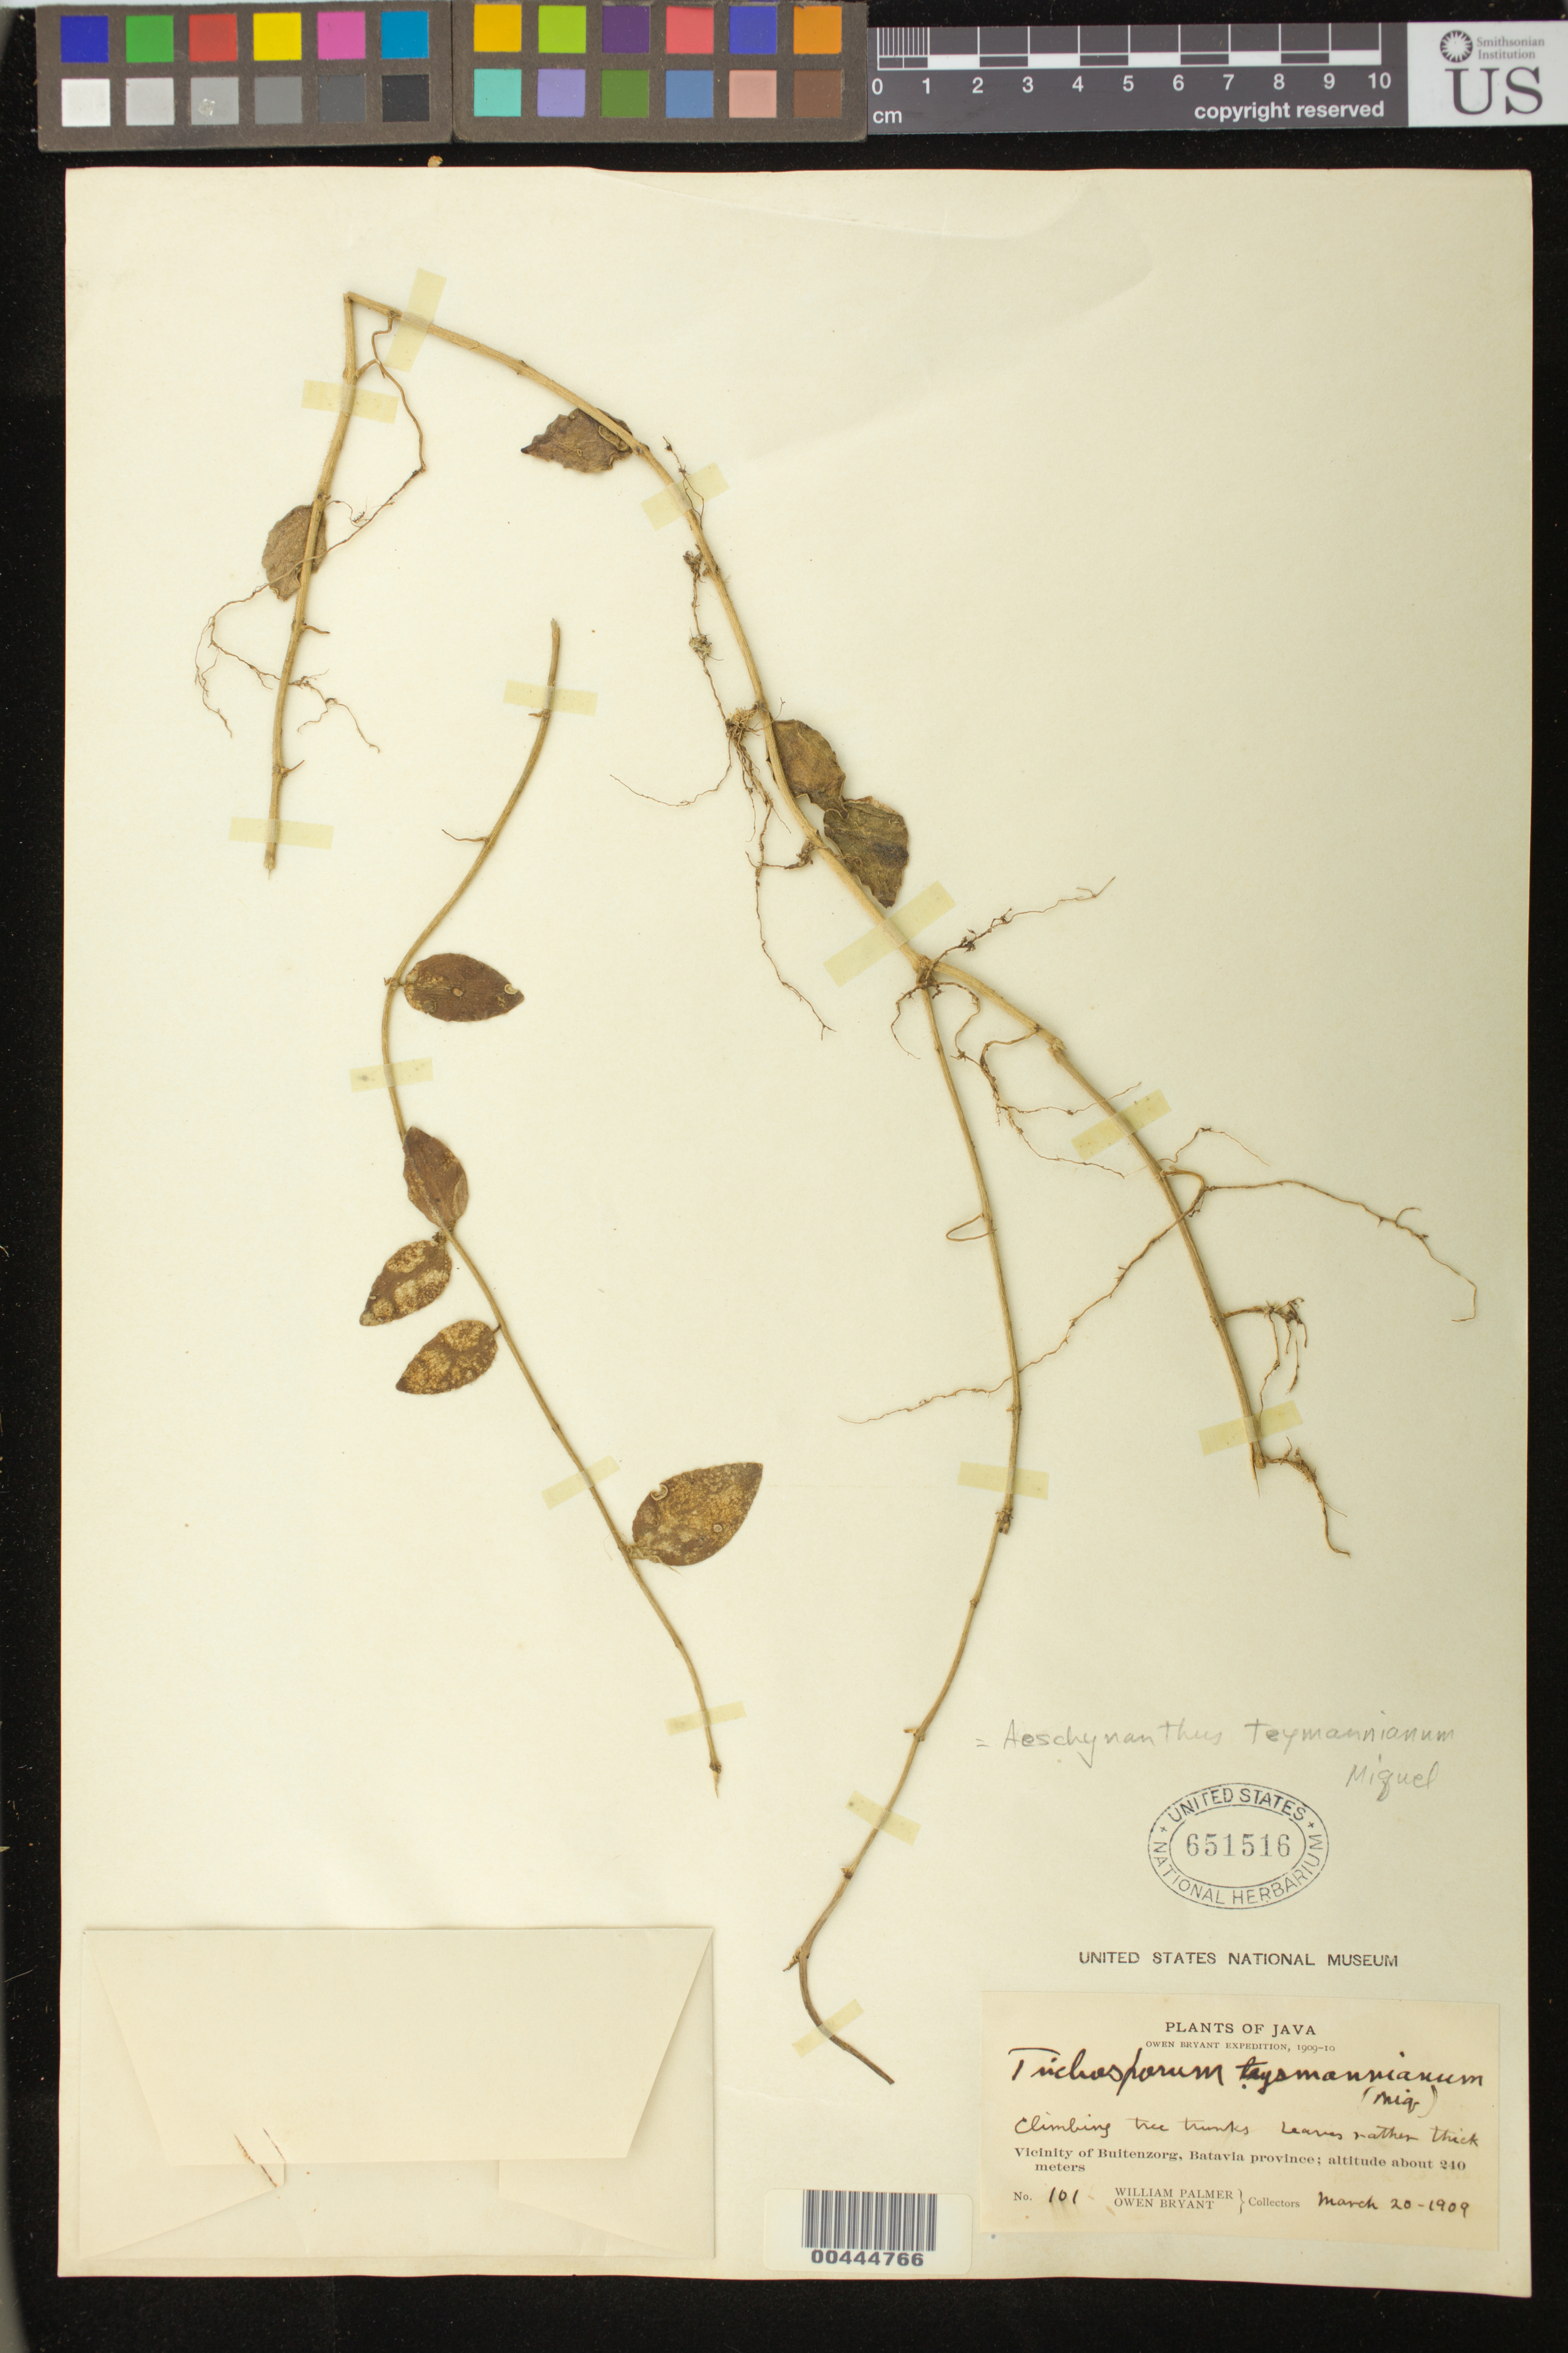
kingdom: Plantae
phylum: Tracheophyta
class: Magnoliopsida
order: Lamiales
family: Gesneriaceae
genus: Aeschynanthus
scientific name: Aeschynanthus teysmannianus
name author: Miq.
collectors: W. Palmer & O. Bryant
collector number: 101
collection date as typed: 20 Mar 1909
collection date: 1909-03-20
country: Indonesia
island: Java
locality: Buitenzorg, batavia prov.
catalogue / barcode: US 651516